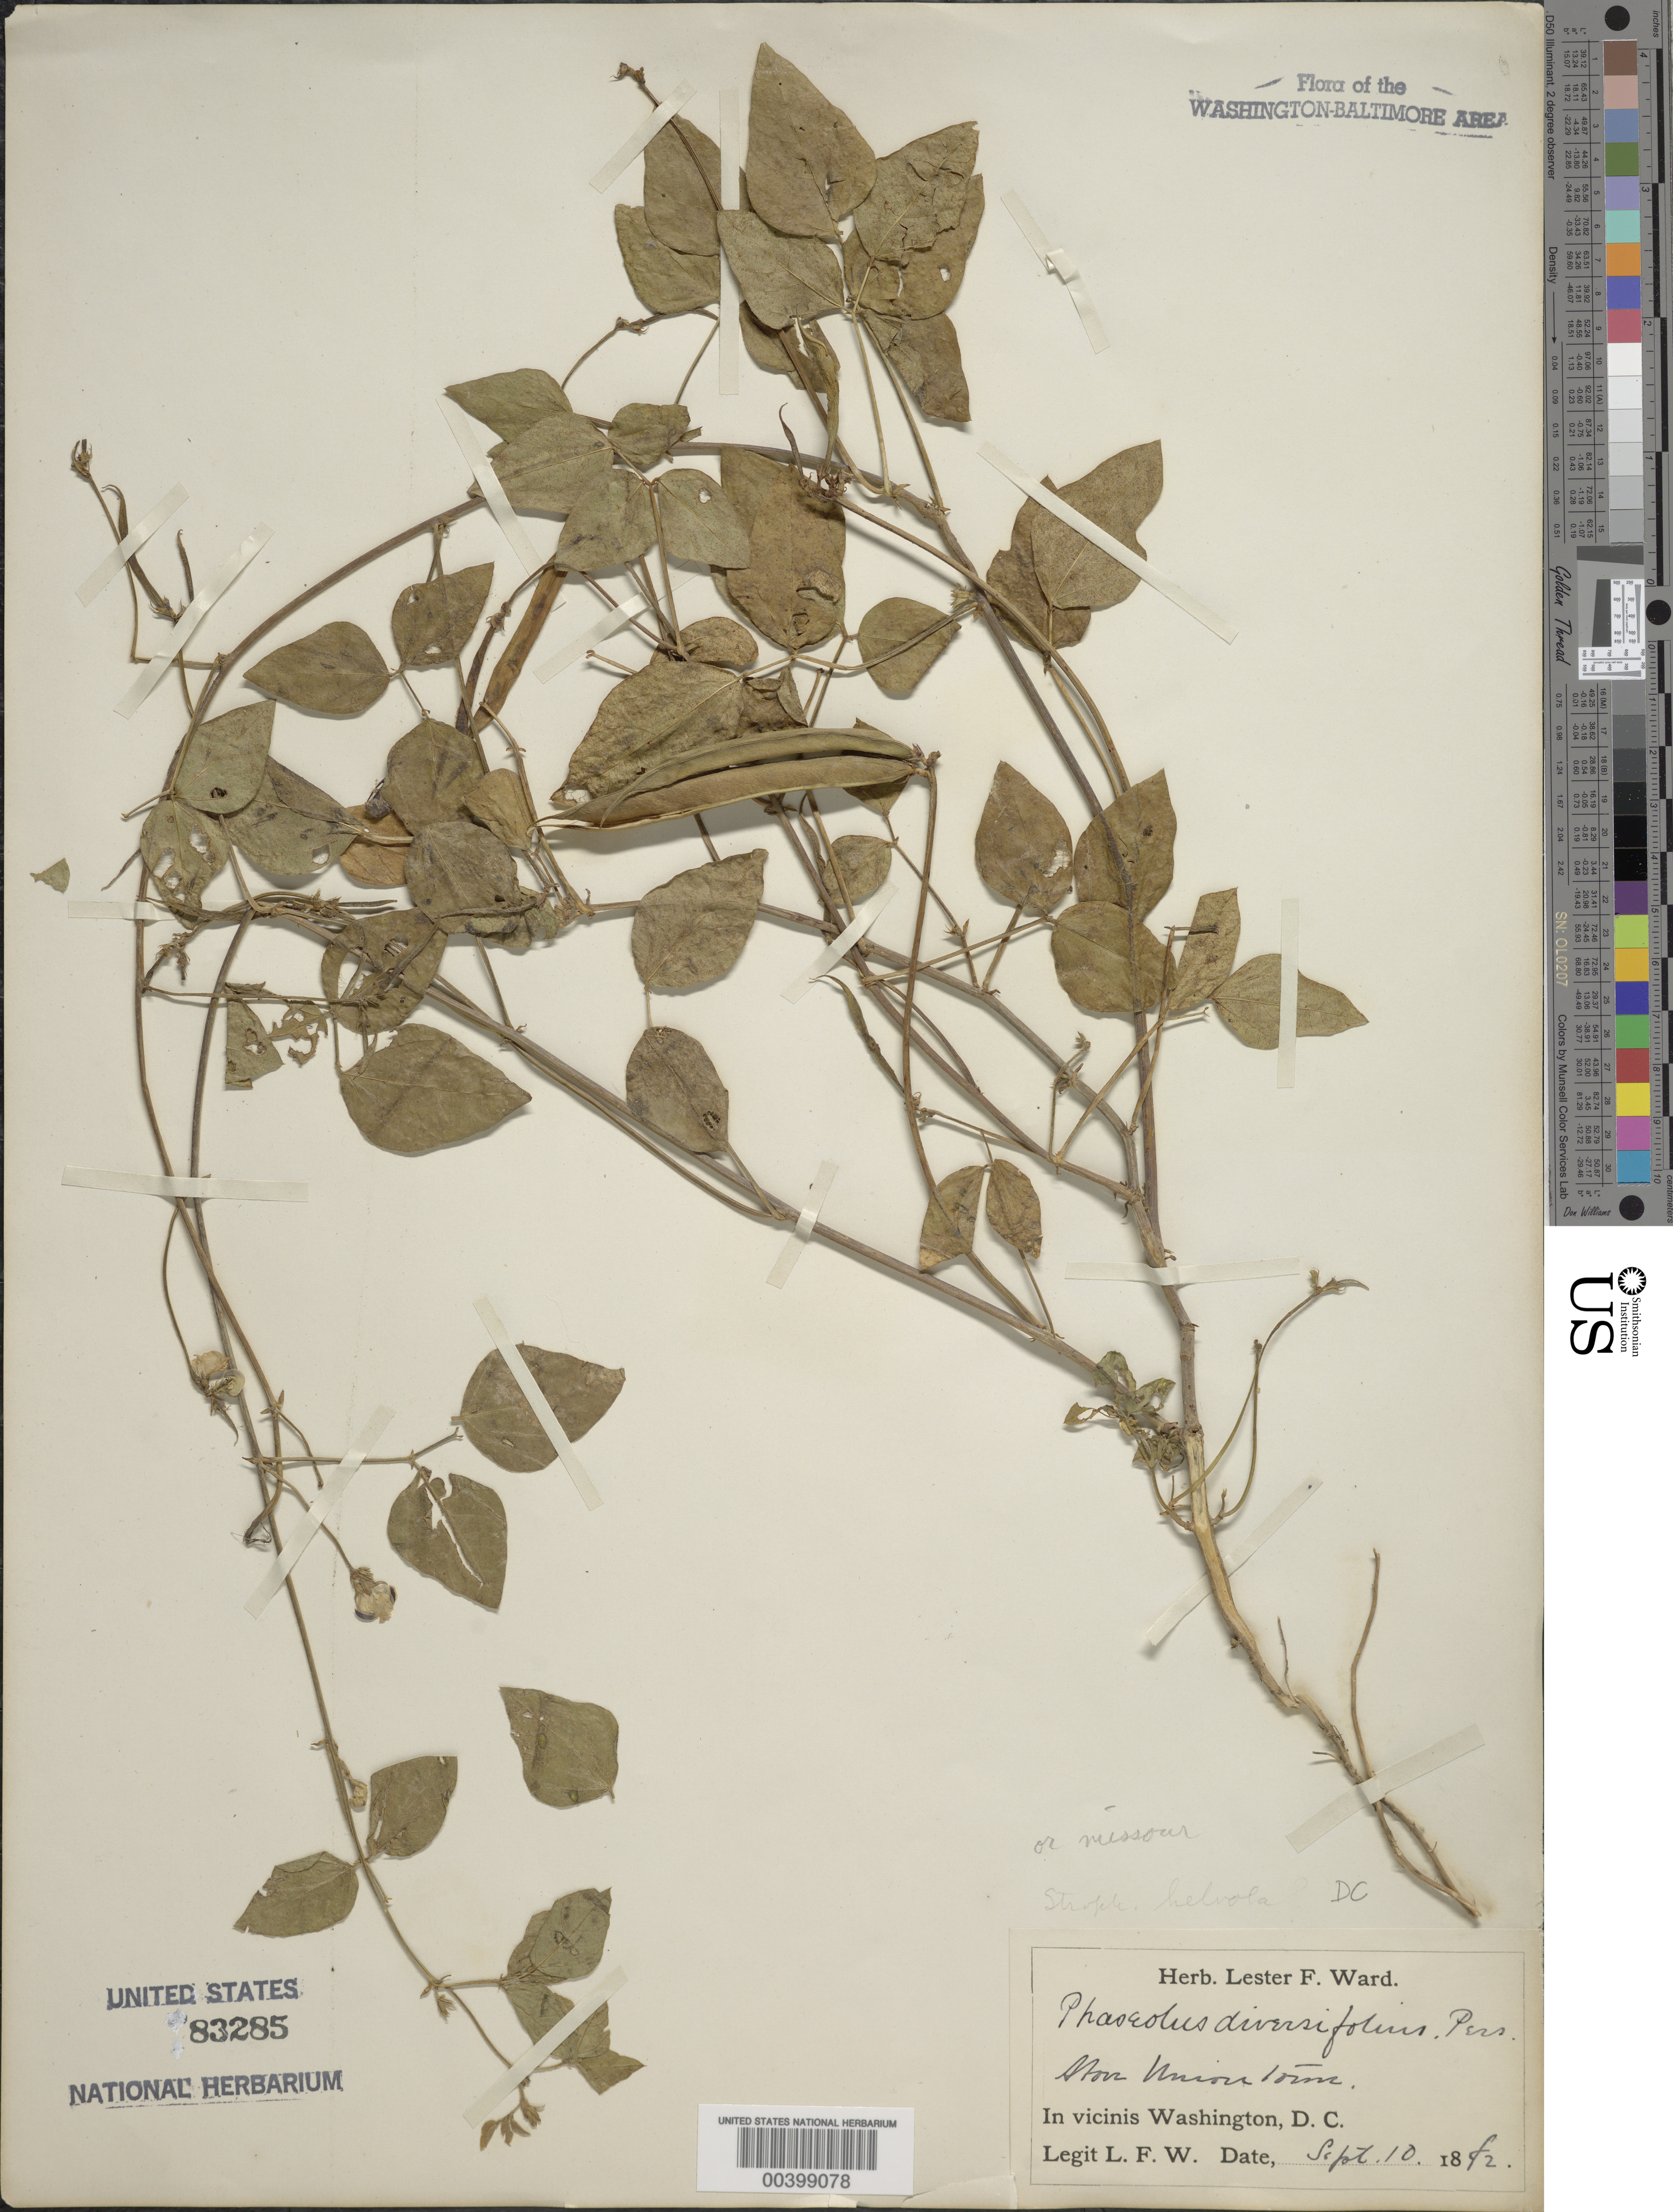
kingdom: Plantae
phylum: Tracheophyta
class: Magnoliopsida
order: Fabales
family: Fabaceae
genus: Strophostyles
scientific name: Strophostyles helvola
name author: (L.) Elliott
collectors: L. F. Ward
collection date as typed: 10 Sep 1892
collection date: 1892-09-10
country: United States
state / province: District of Columbia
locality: Above Uniontown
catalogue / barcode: US 83285